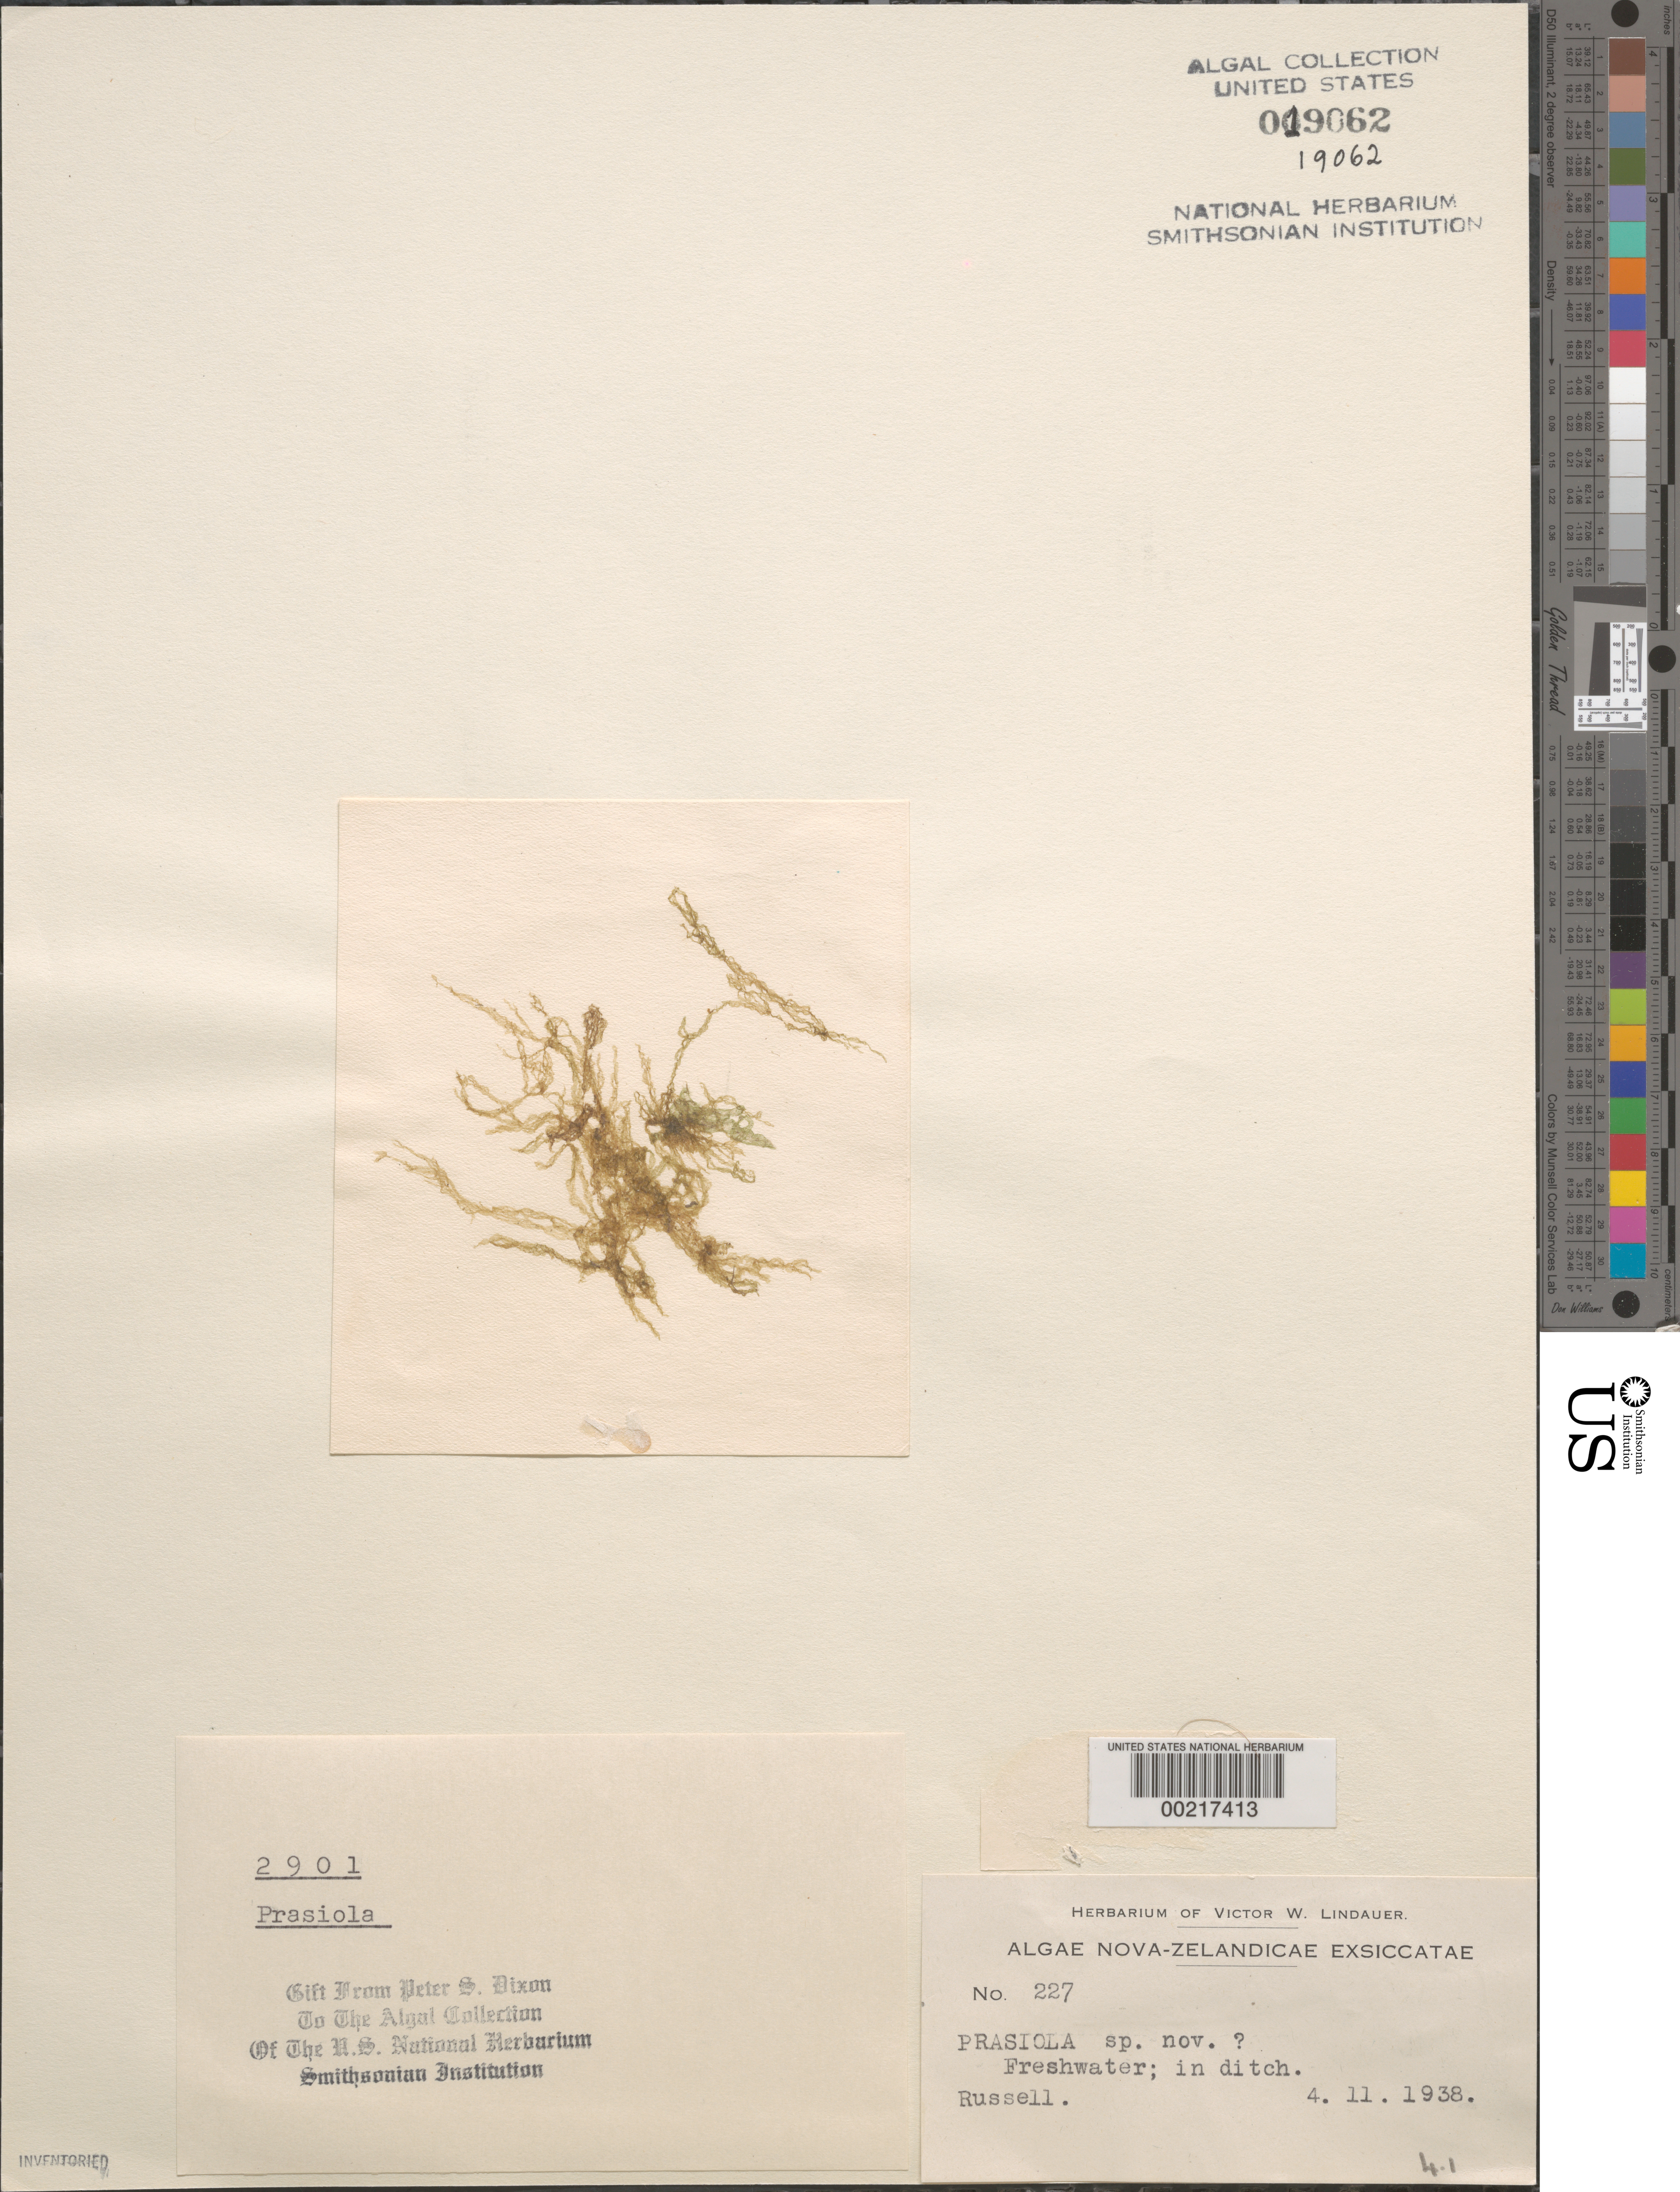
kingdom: Plantae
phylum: Chlorophyta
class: Trebouxiophyceae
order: Prasiolales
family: Prasiolaceae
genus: Prasiola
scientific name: Prasiola sp.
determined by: Dixon, P. S.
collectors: V. Lindauer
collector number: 227 & PSD 2901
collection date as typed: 04 Nov 1938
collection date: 1938-11-04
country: New Zealand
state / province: Northland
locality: Russell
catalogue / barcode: US 19062